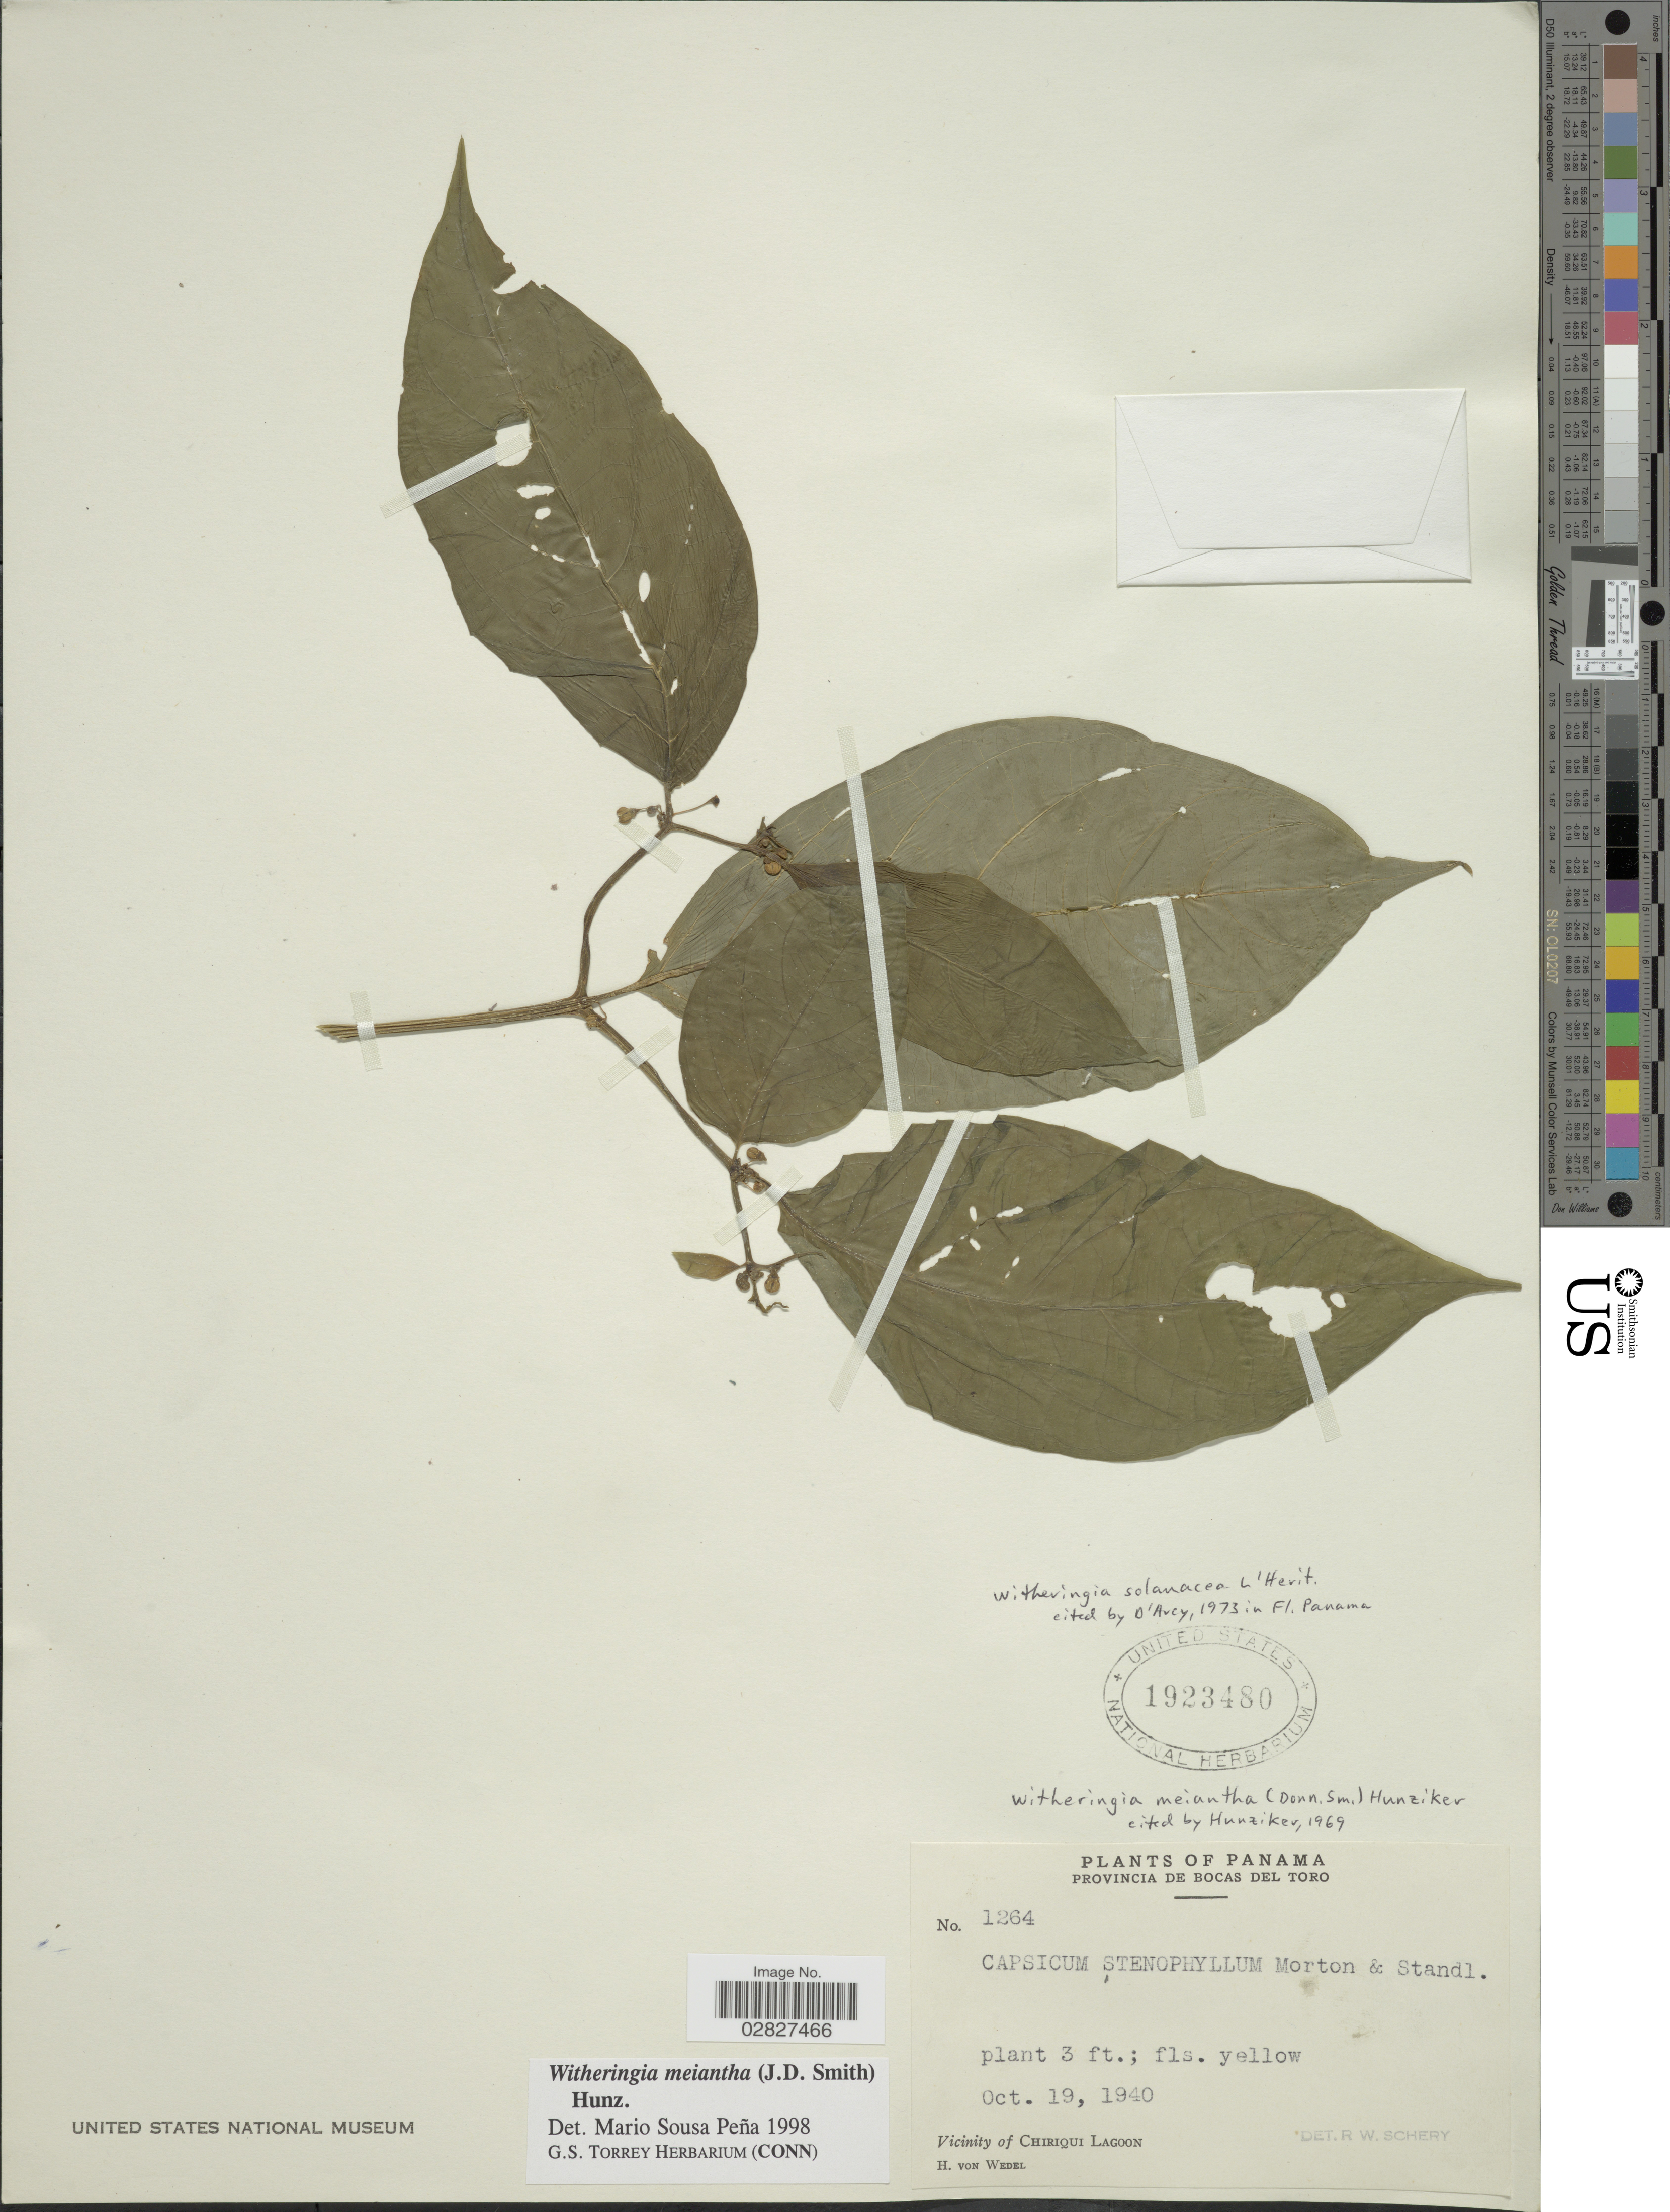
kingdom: Plantae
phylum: Tracheophyta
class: Magnoliopsida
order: Solanales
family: Solanaceae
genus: Witheringia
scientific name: Witheringia meiantha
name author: (Donn. Sm.) Hunz.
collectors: H. von Wedel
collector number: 1264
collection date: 1940-10-19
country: Panama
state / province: Bocas del Toro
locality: Vicinity of Chiriqui Lagoon.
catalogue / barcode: US 1923480